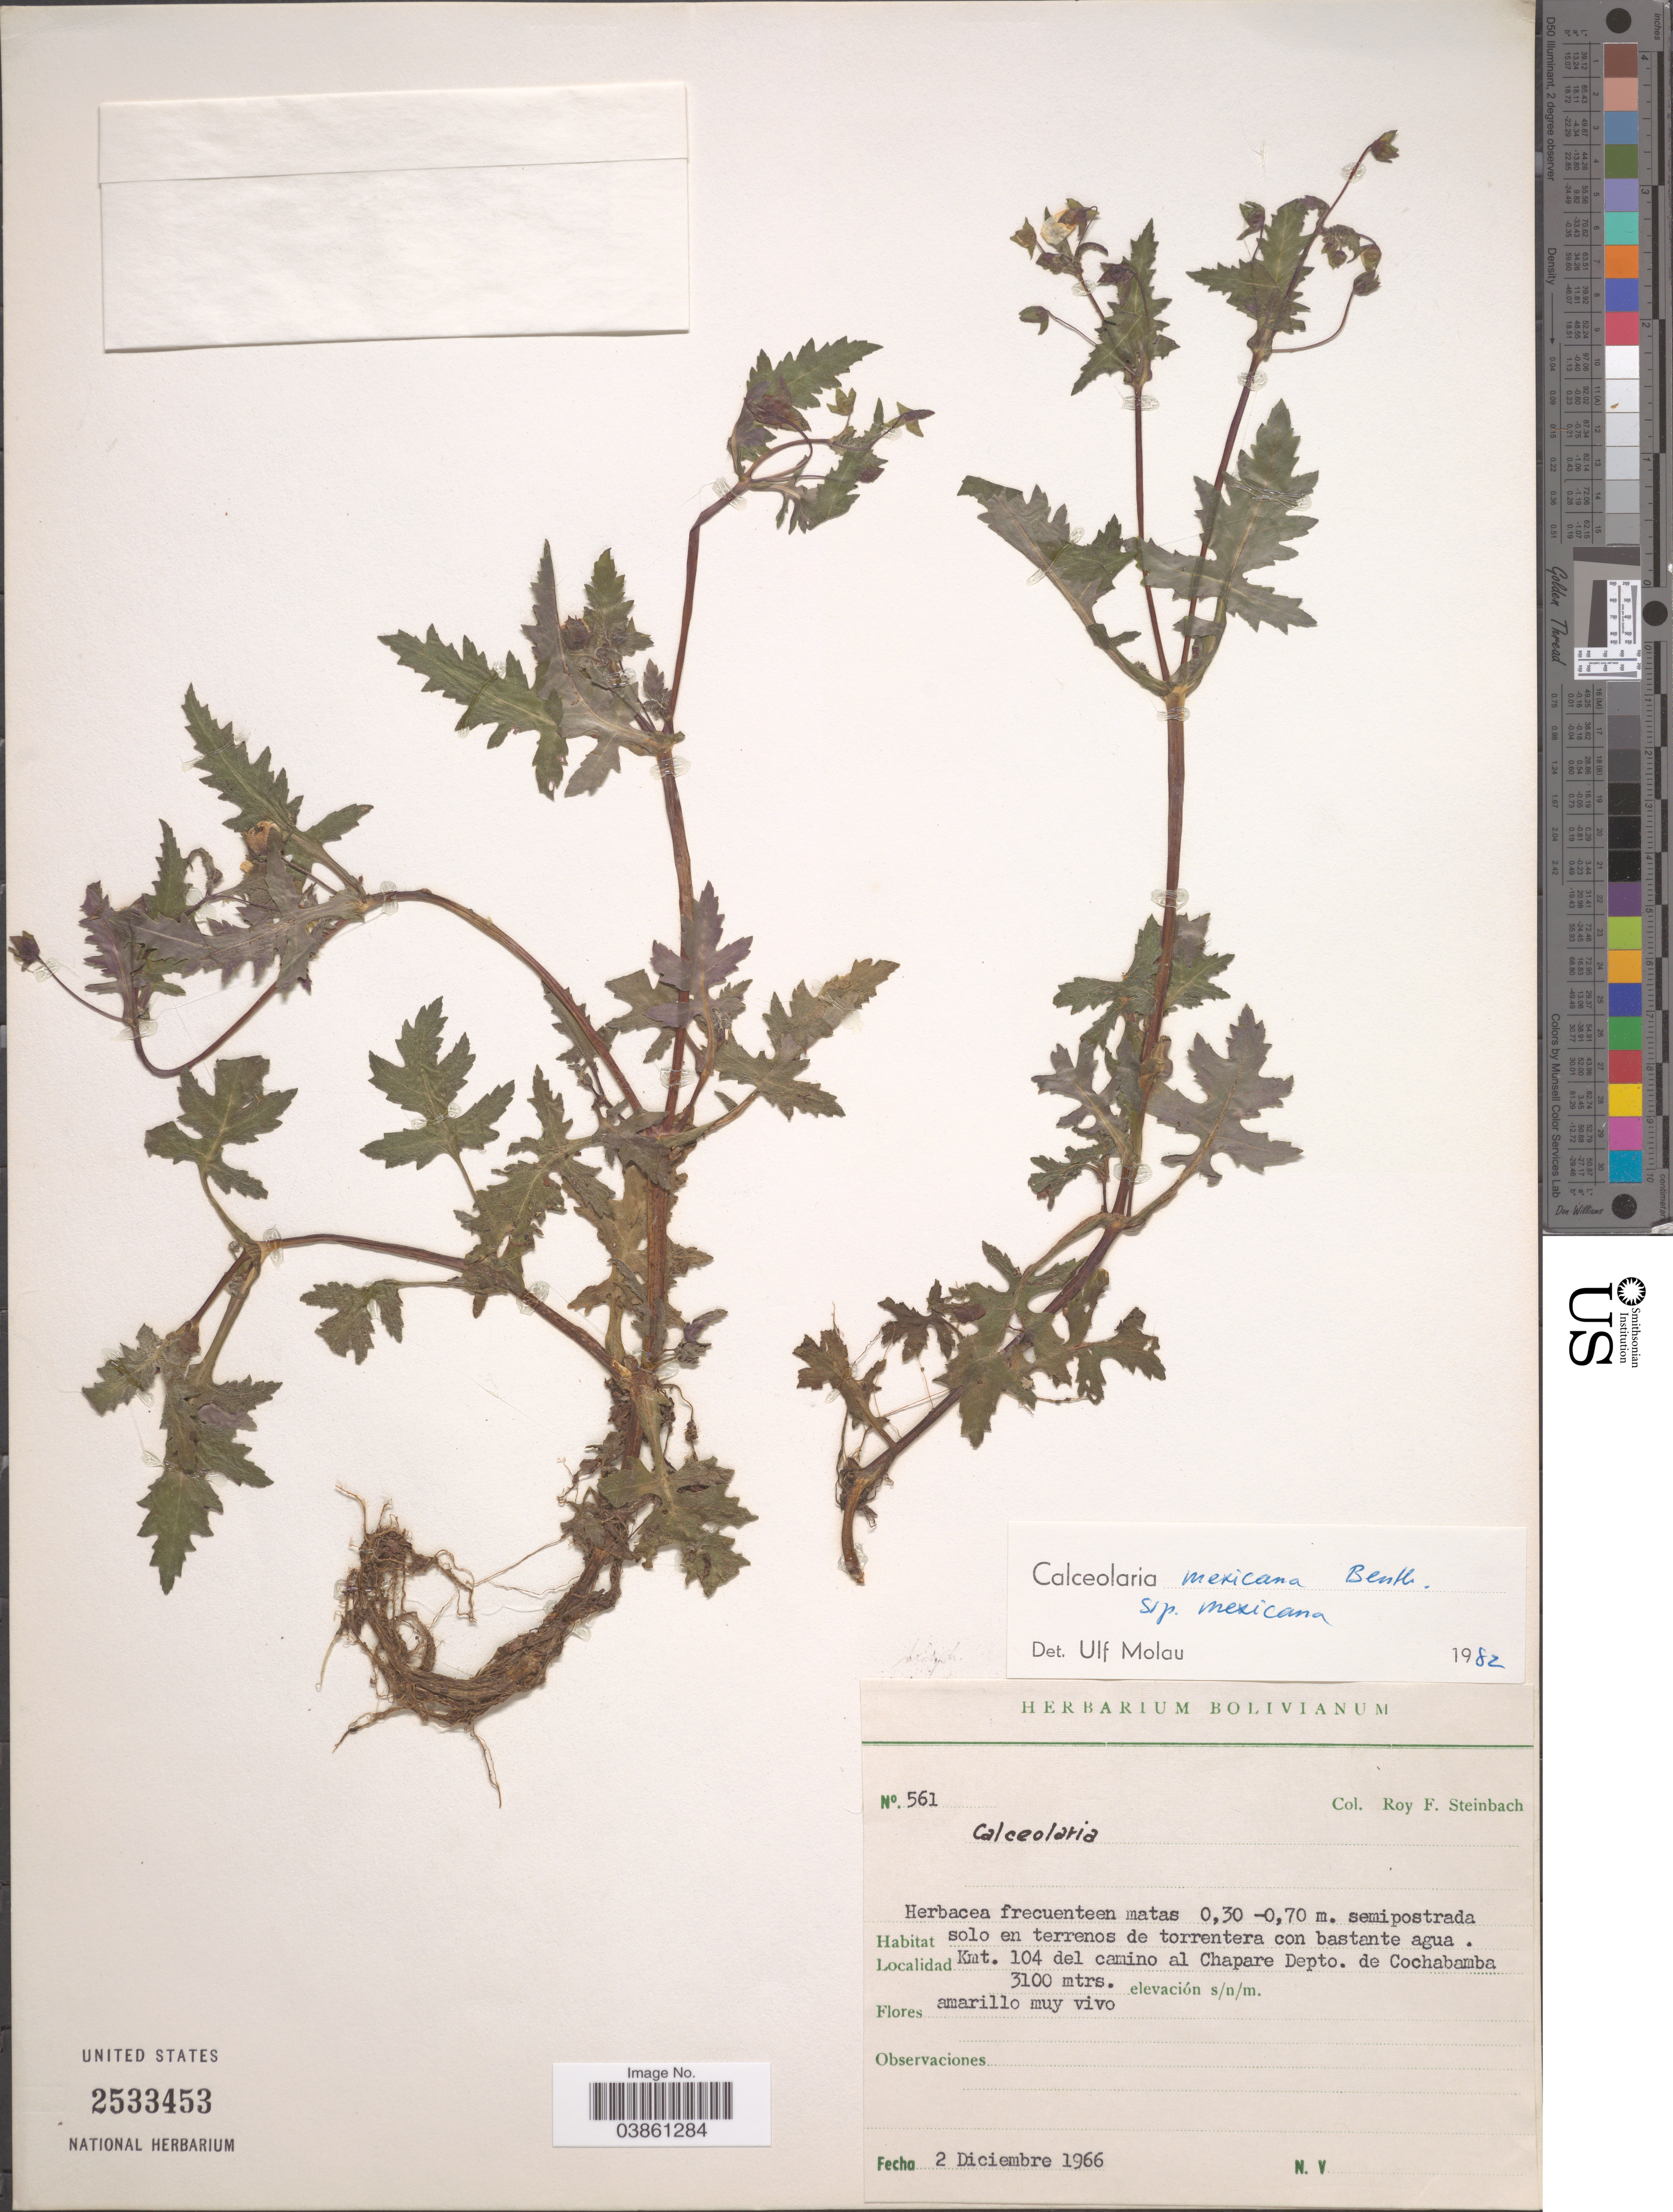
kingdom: Plantae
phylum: Tracheophyta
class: Magnoliopsida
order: Lamiales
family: Calceolariaceae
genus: Calceolaria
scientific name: Calceolaria mexicana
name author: Benth.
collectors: R. F. Steinbach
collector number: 561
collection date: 1966-12-02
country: Bolivia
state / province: Cochabamba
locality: Kmt. 104 del camino al Chapare Depto. de Cochabamba.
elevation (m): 3100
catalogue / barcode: US 2533453